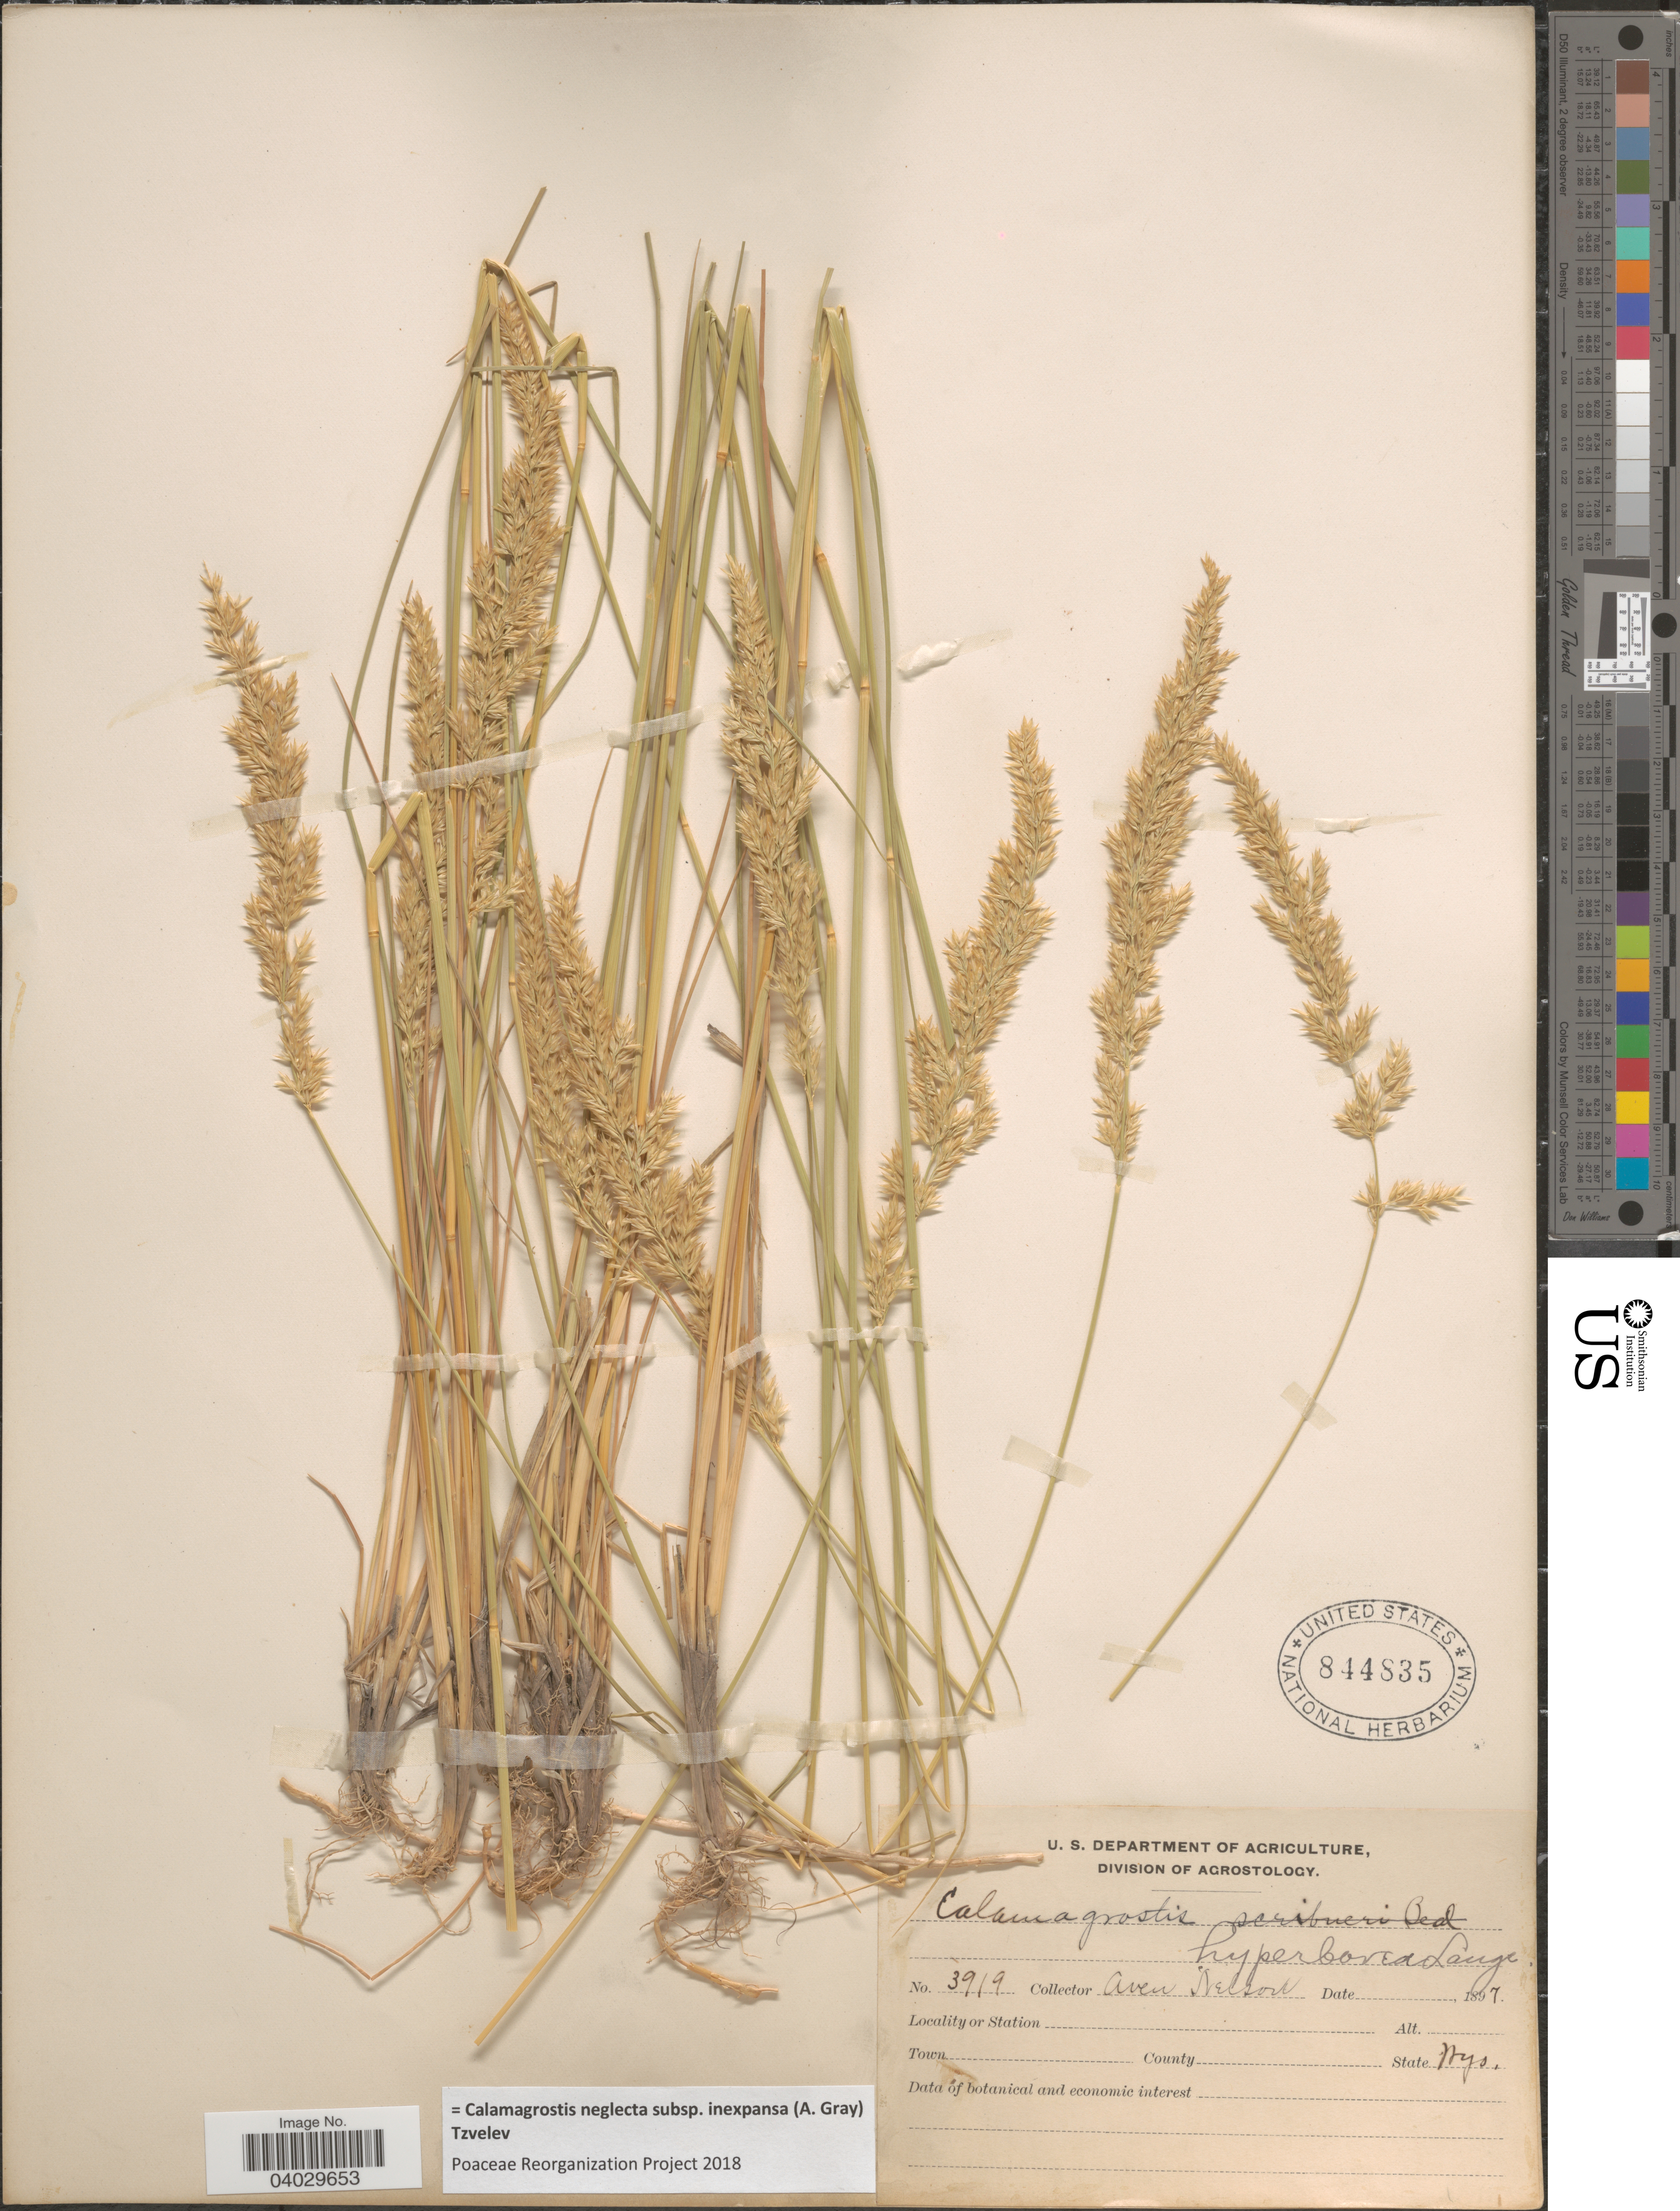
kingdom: Plantae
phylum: Tracheophyta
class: Liliopsida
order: Poales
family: Poaceae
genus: Calamagrostis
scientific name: Calamagrostis neglecta subsp. inexpansa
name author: (A. Gray) Tzvelev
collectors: A. Nelson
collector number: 3919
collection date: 1897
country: United States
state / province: Wyoming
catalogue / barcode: US 844835